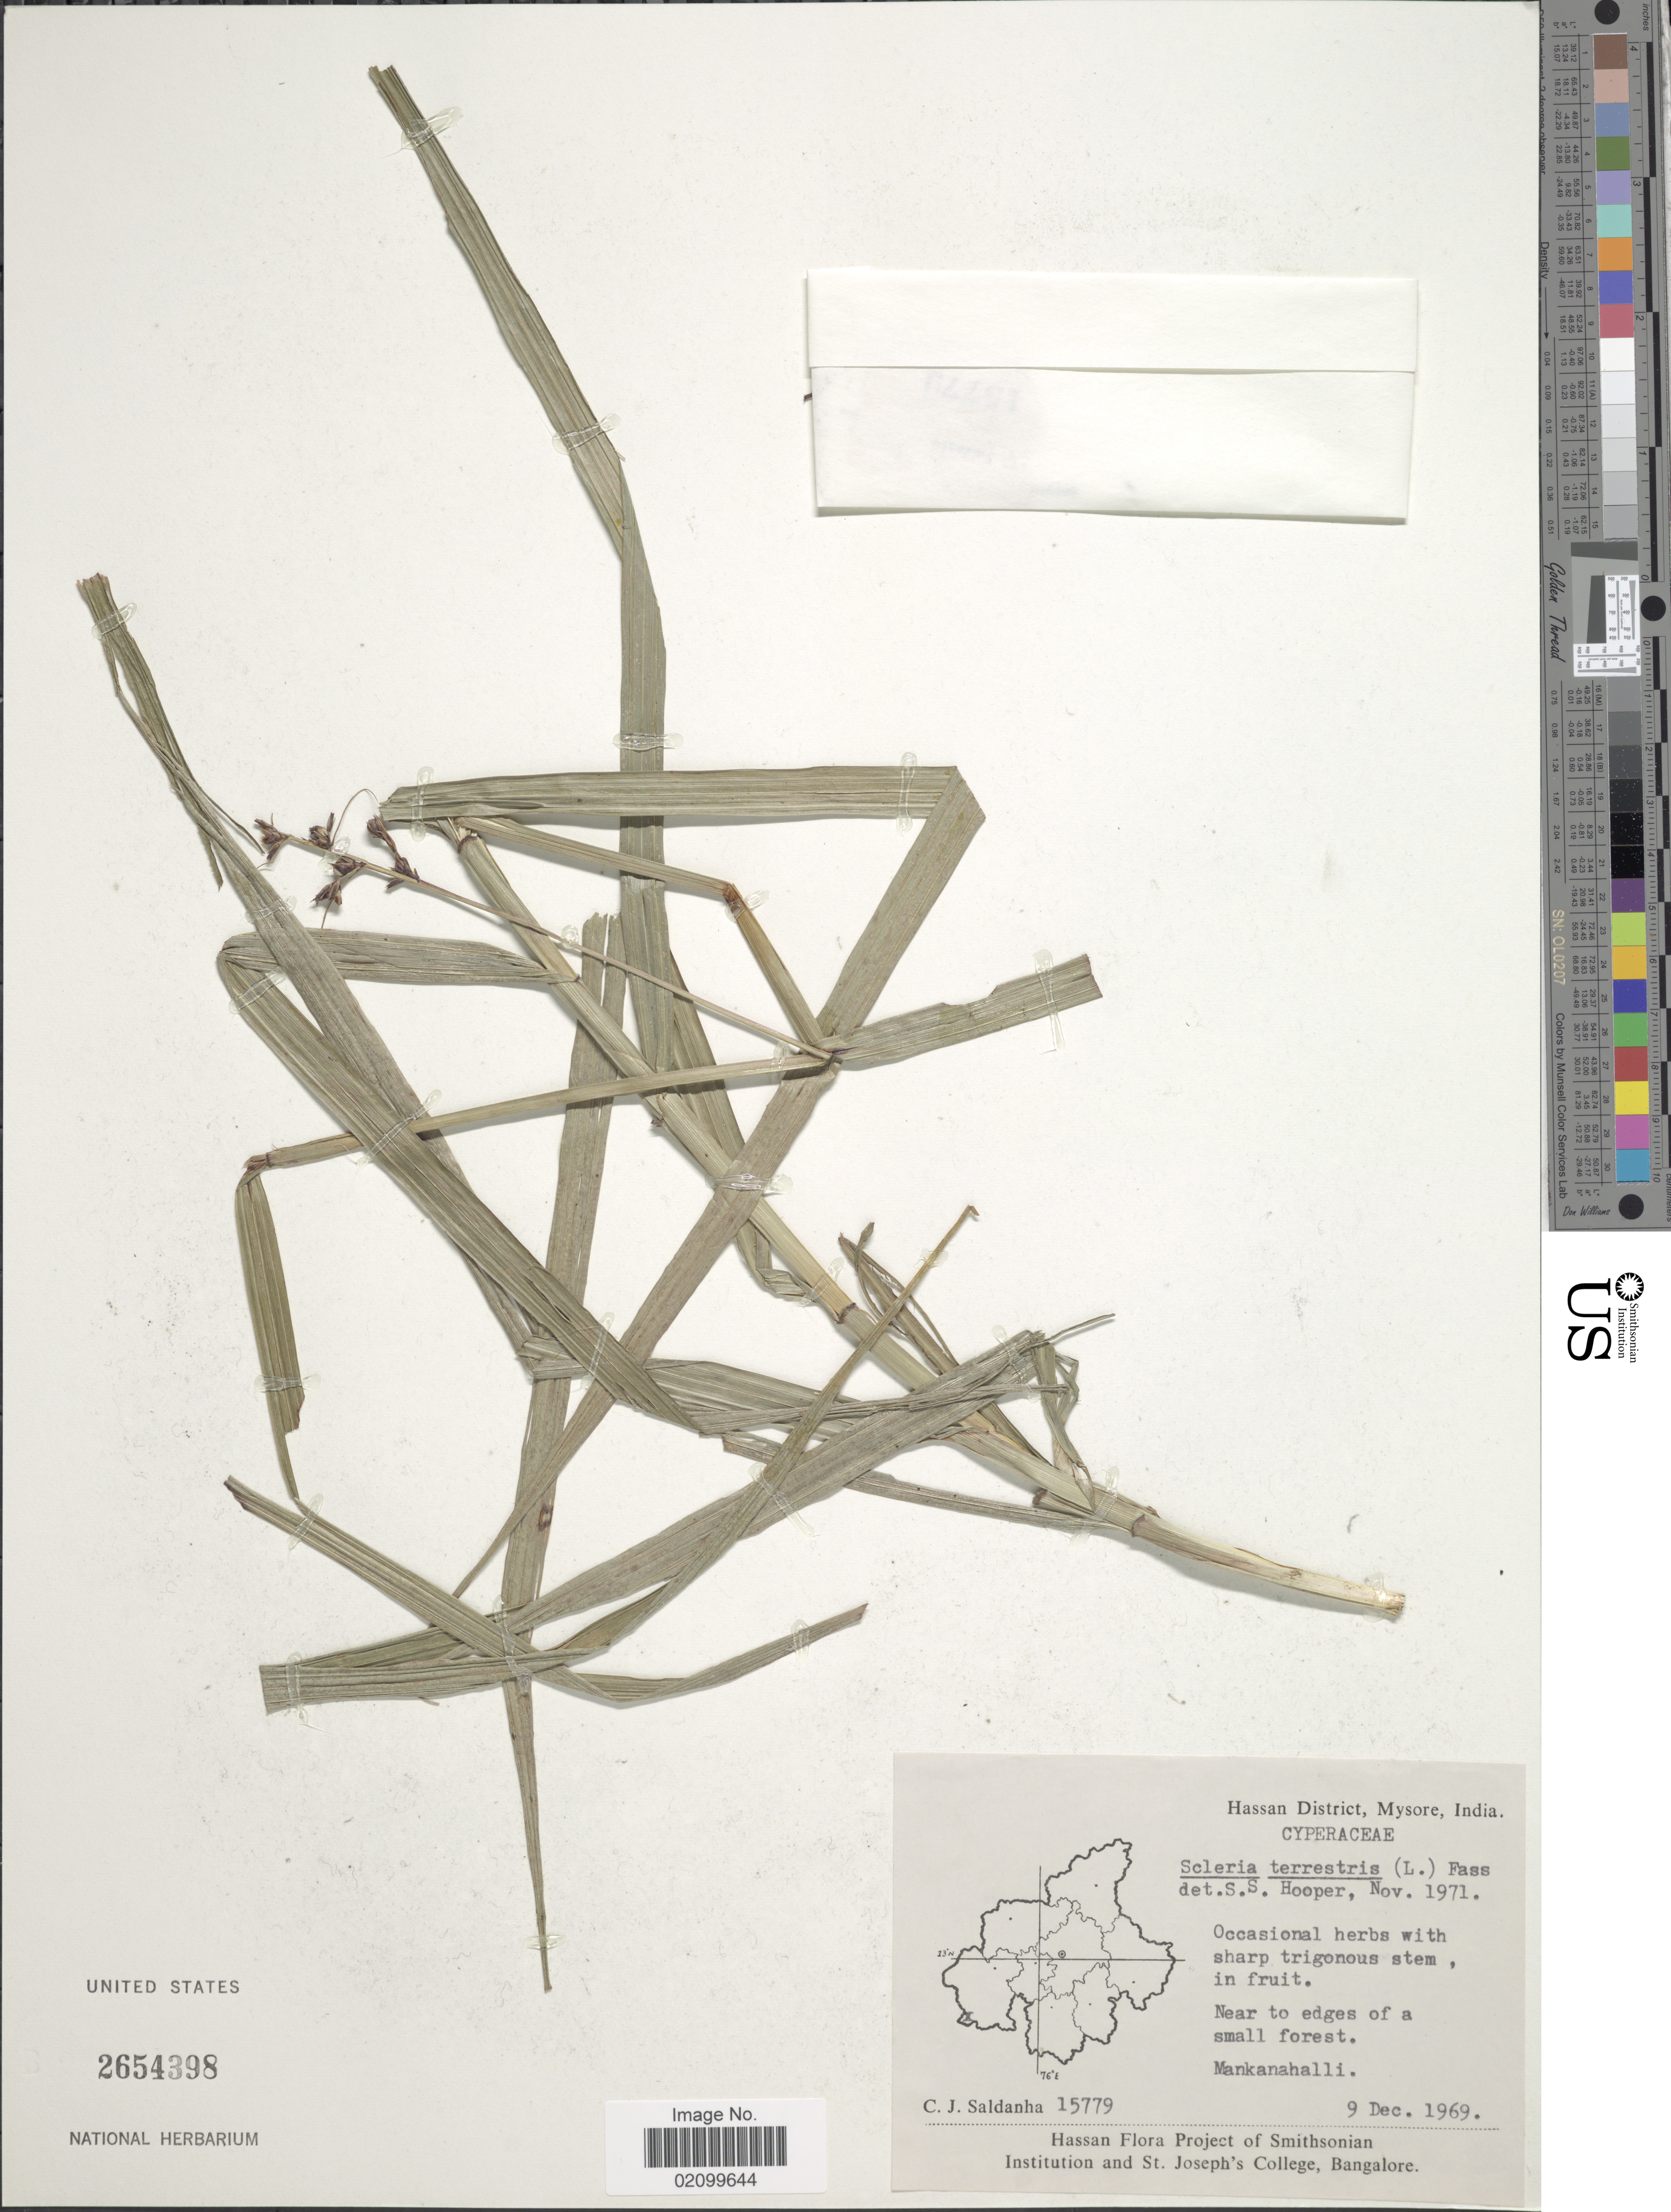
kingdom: Plantae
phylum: Tracheophyta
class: Liliopsida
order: Poales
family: Cyperaceae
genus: Scleria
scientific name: Scleria terrestris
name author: (L.) Fassett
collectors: C. J. Saldanha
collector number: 15779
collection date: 1969-12-09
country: India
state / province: Karnataka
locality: Hassan District, Mysore. Mankanahalli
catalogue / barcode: US 2654398